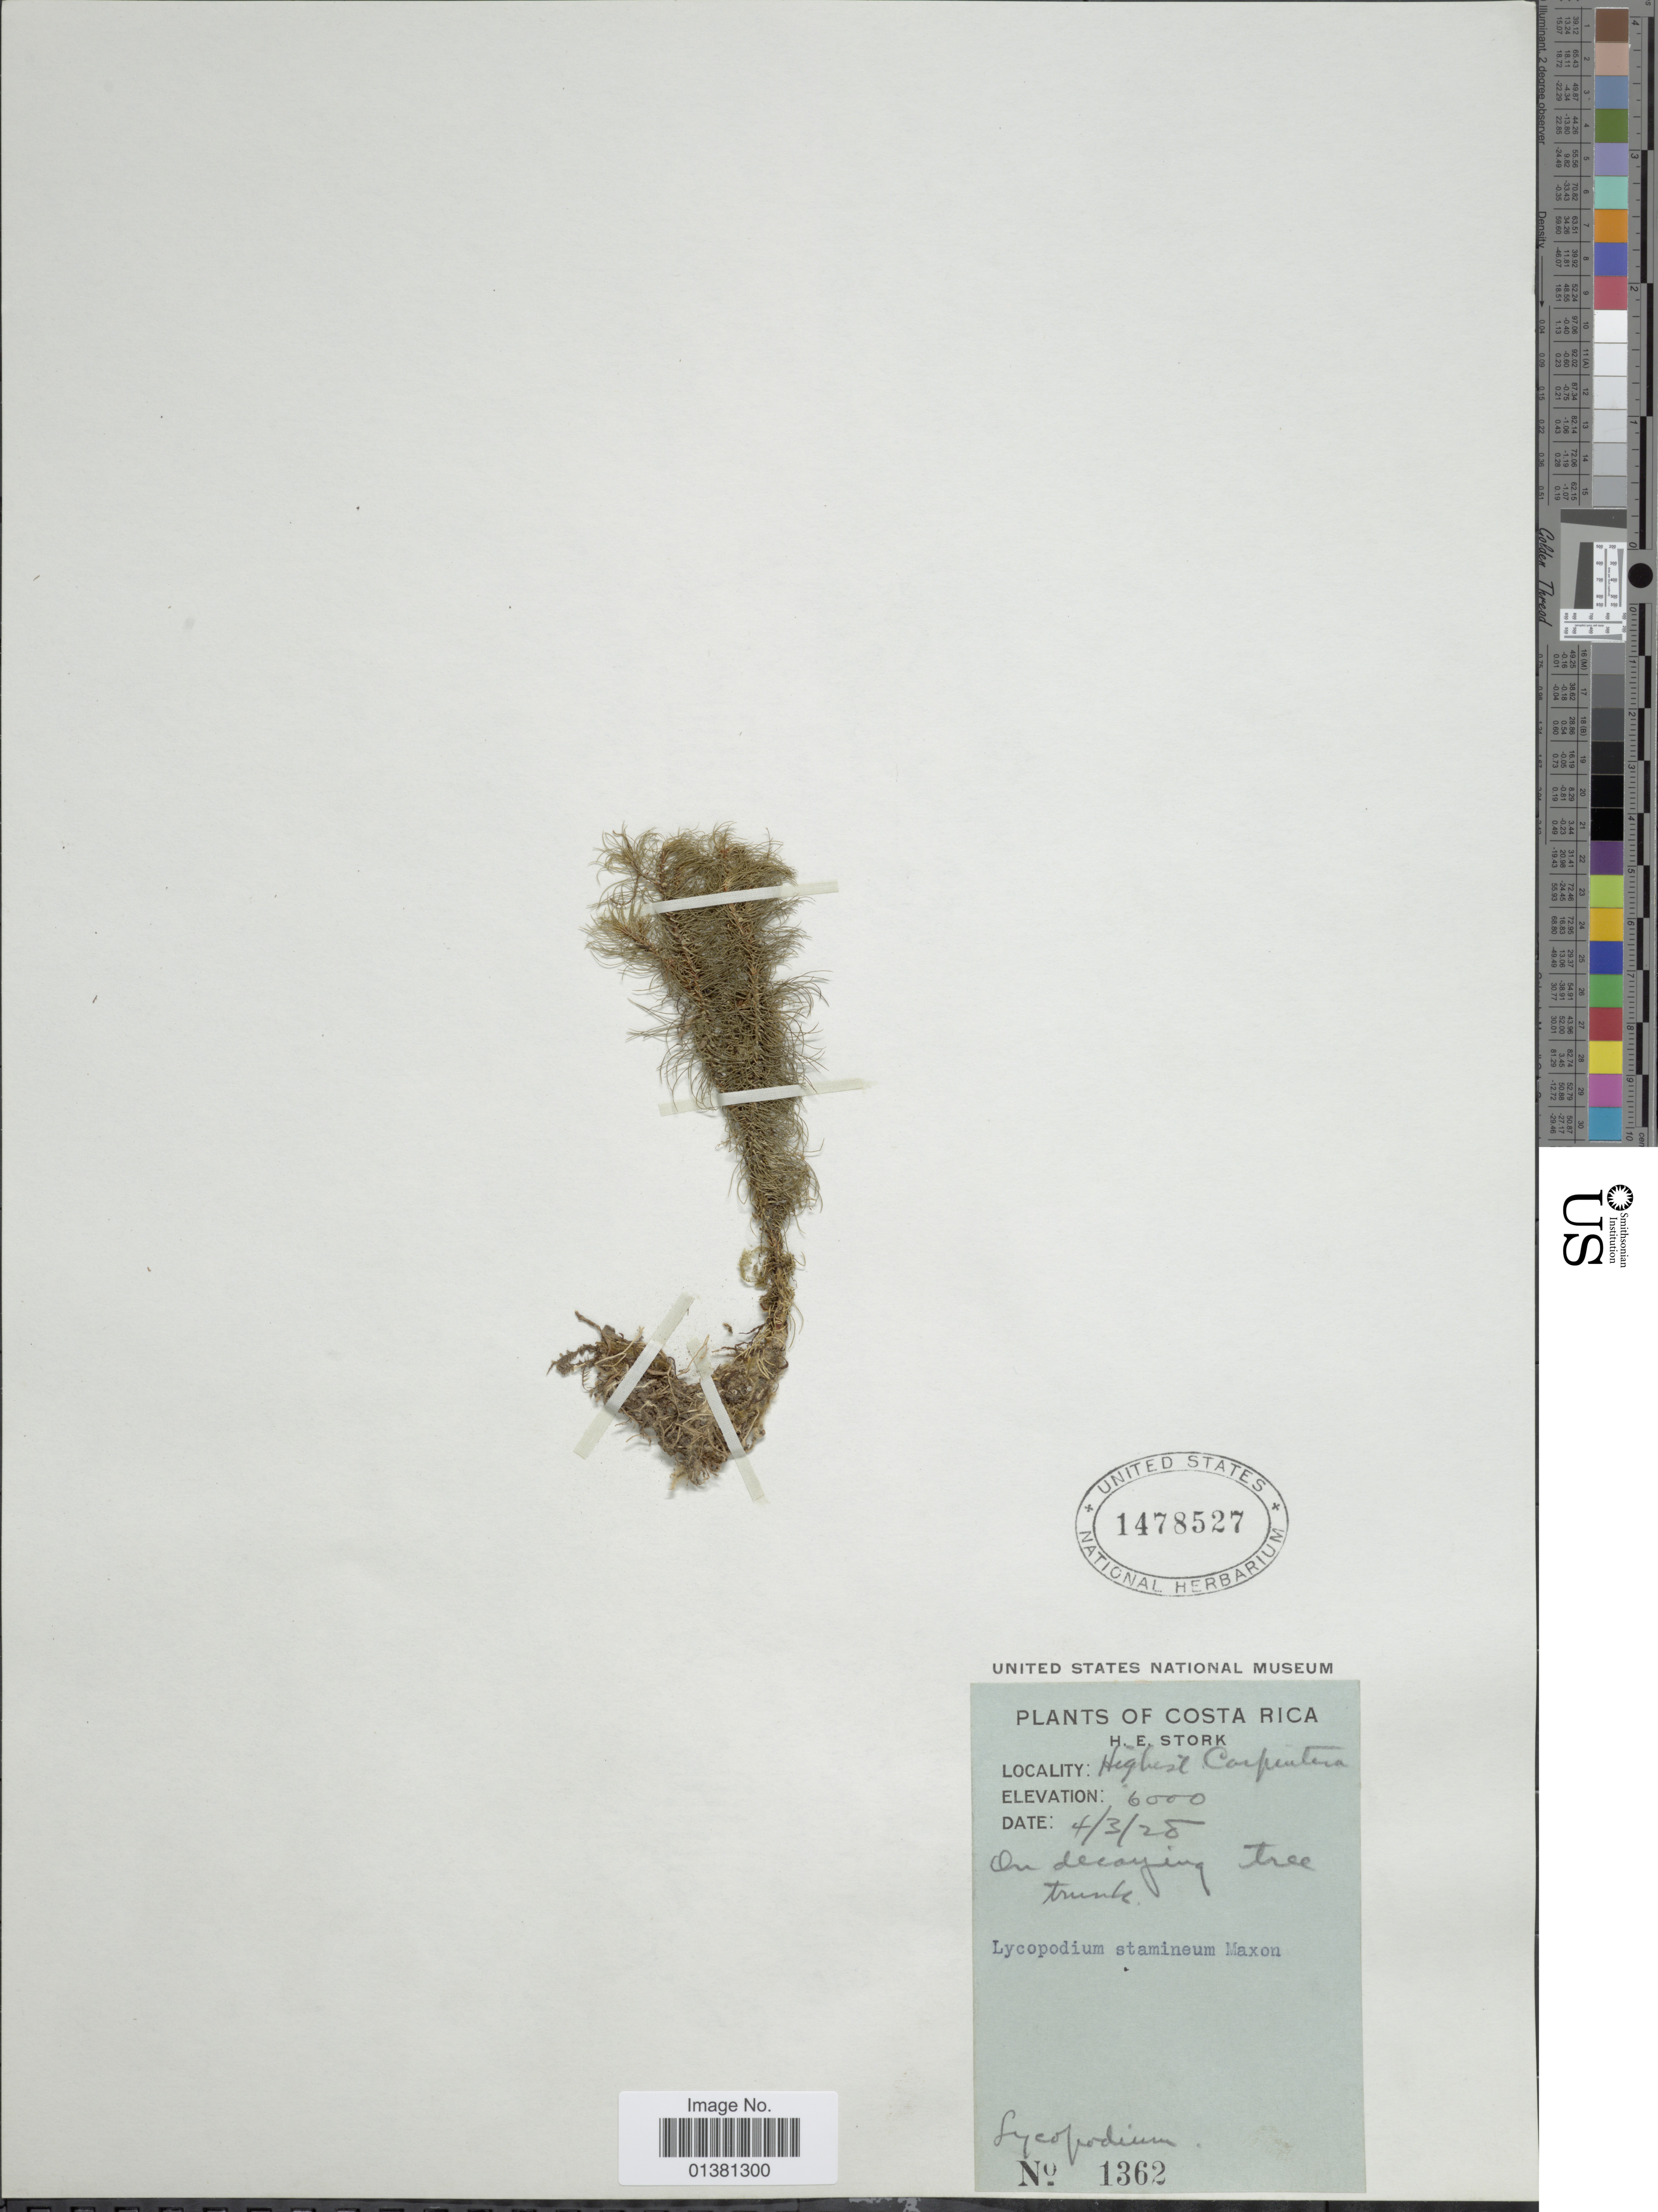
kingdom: Plantae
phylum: Tracheophyta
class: Lycopodiopsida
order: Lycopodiales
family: Lycopodiaceae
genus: Phlegmariurus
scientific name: Phlegmariurus wilsonii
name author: (Underw. & F.E. Lloyd) B. Øllg.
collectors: H. E. Stork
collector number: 1362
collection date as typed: Transcribed d/m/y: 4/3/28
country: Costa Rica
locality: Highest Carpintera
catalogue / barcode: US 1478527